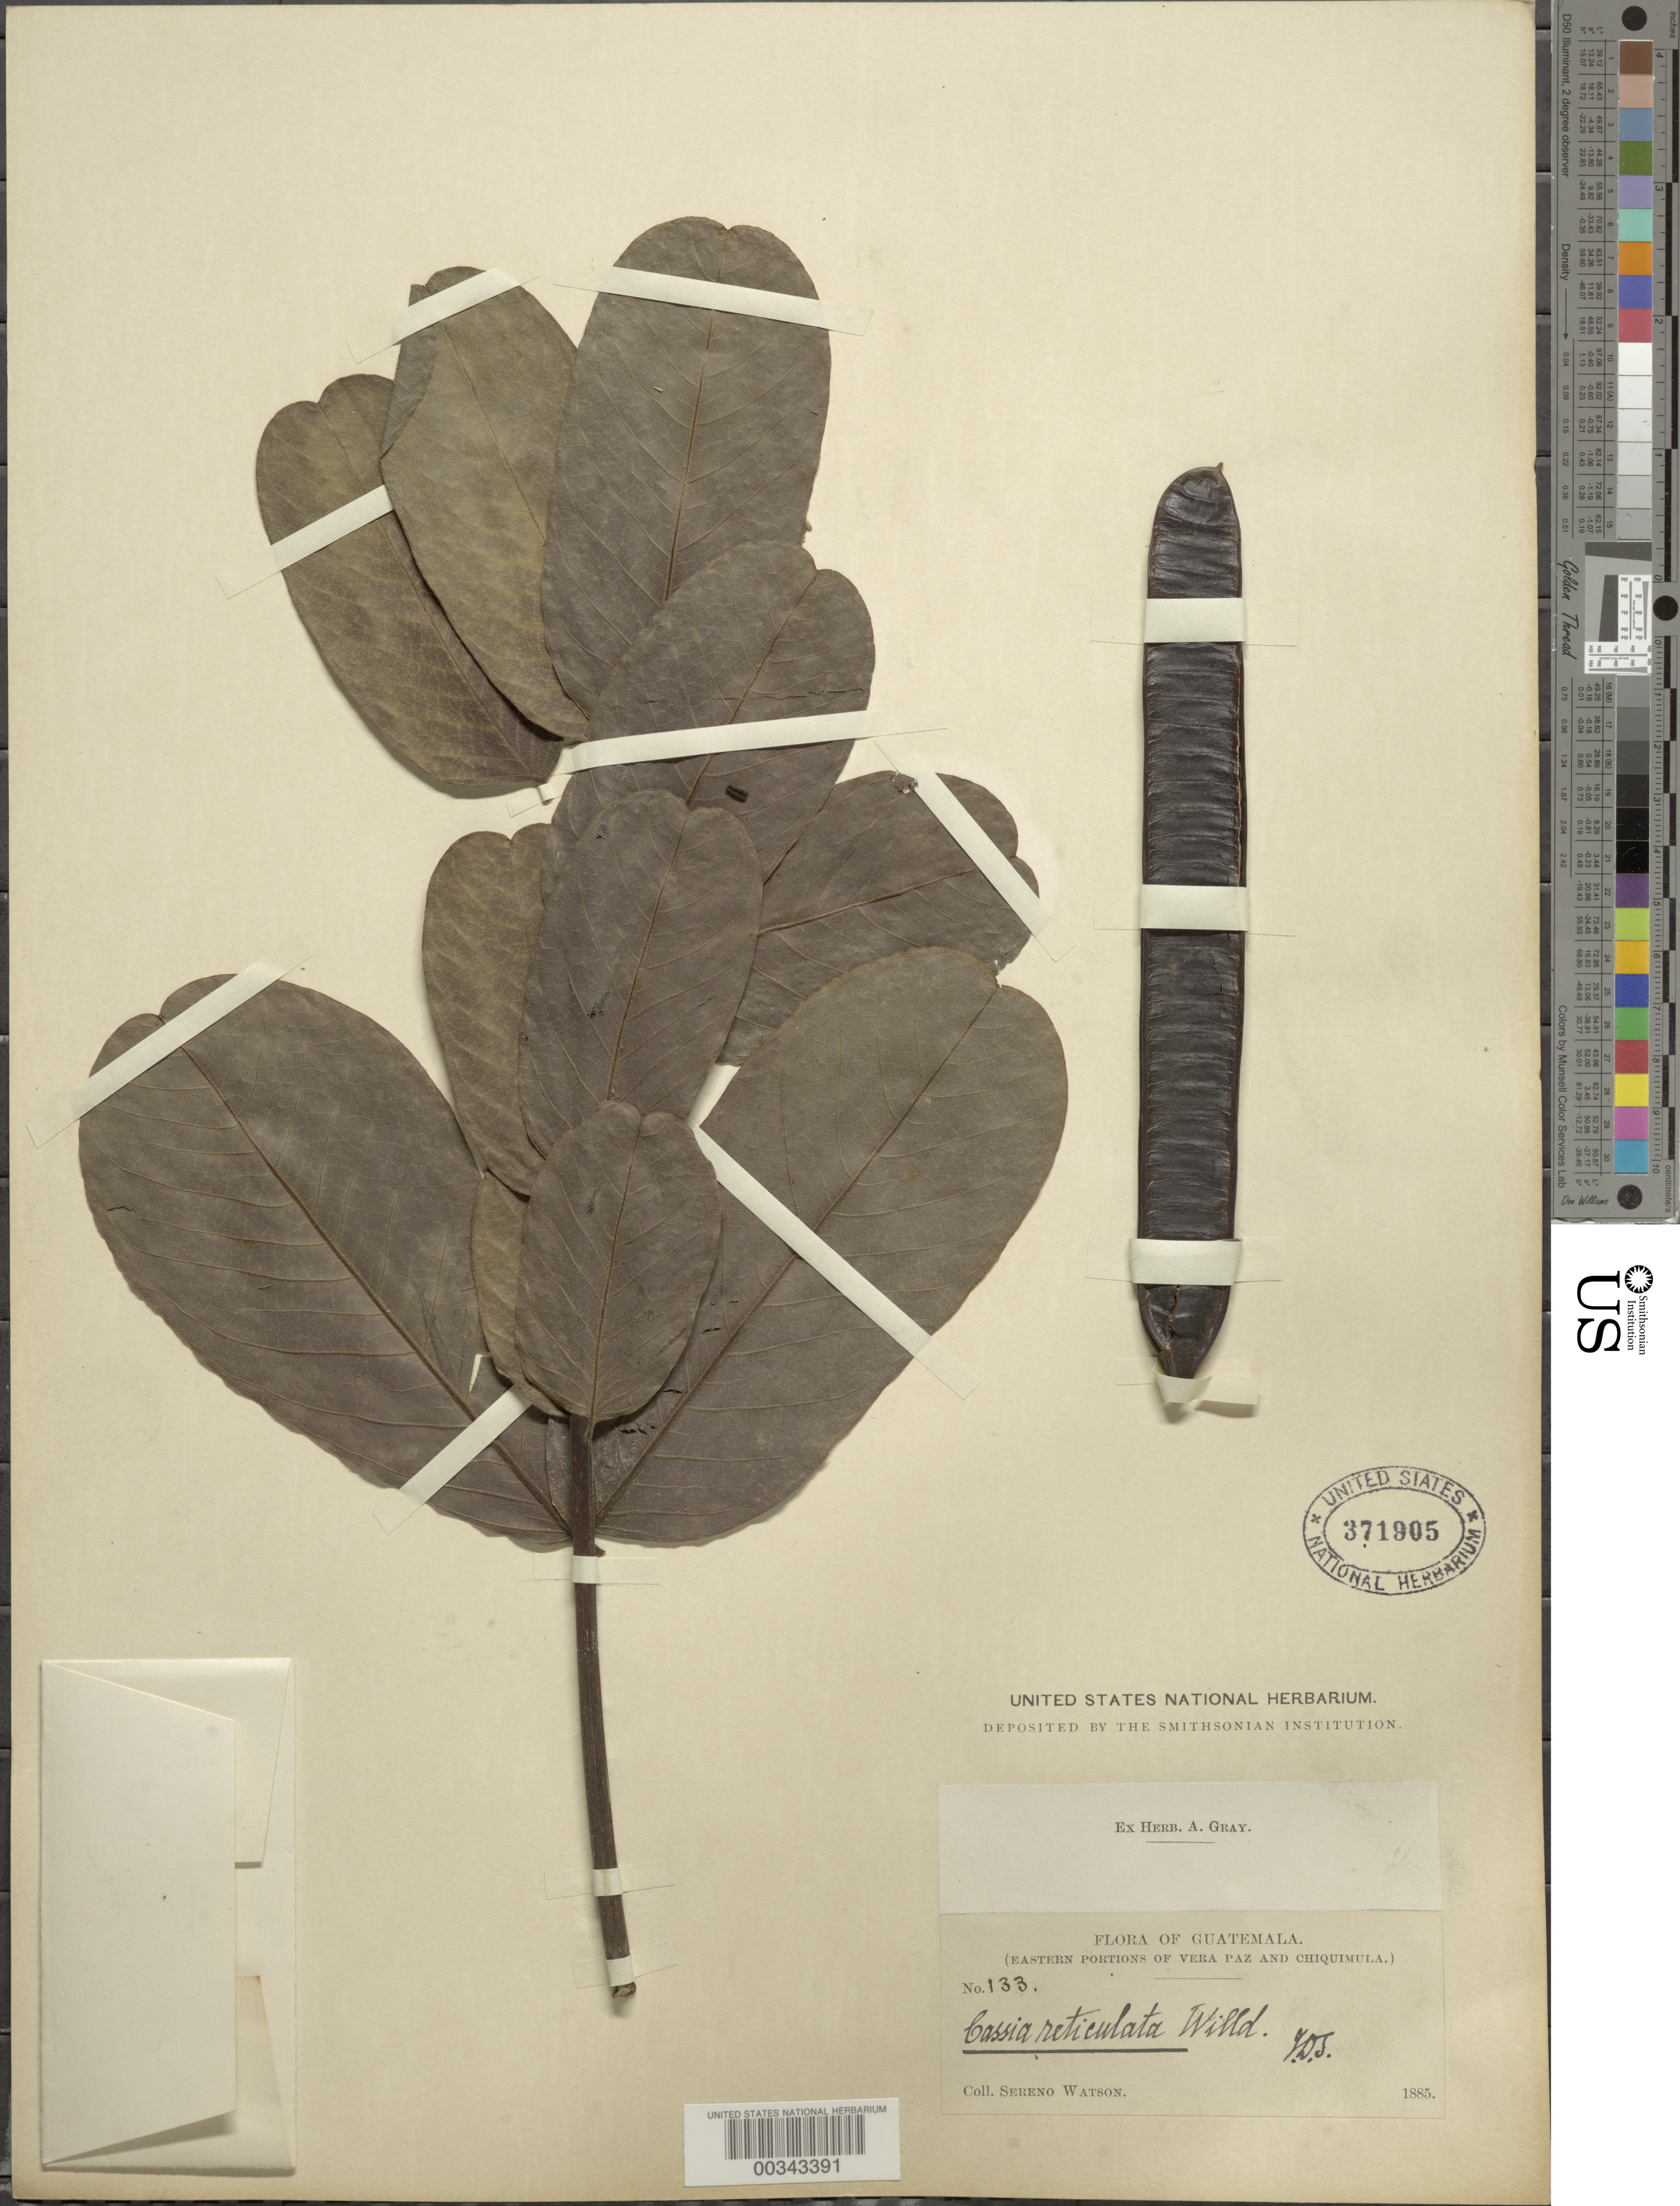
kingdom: Plantae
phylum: Tracheophyta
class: Magnoliopsida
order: Fabales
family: Fabaceae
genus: Senna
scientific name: Senna reticulata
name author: (Willd.) H.S. Irwin & Barneby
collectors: S. Watson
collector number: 133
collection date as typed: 1885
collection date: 1885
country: Guatemala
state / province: Alta Verapaz / Chiquimula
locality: Eastern portions of Vera Paz and Chiquimula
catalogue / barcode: US 371905